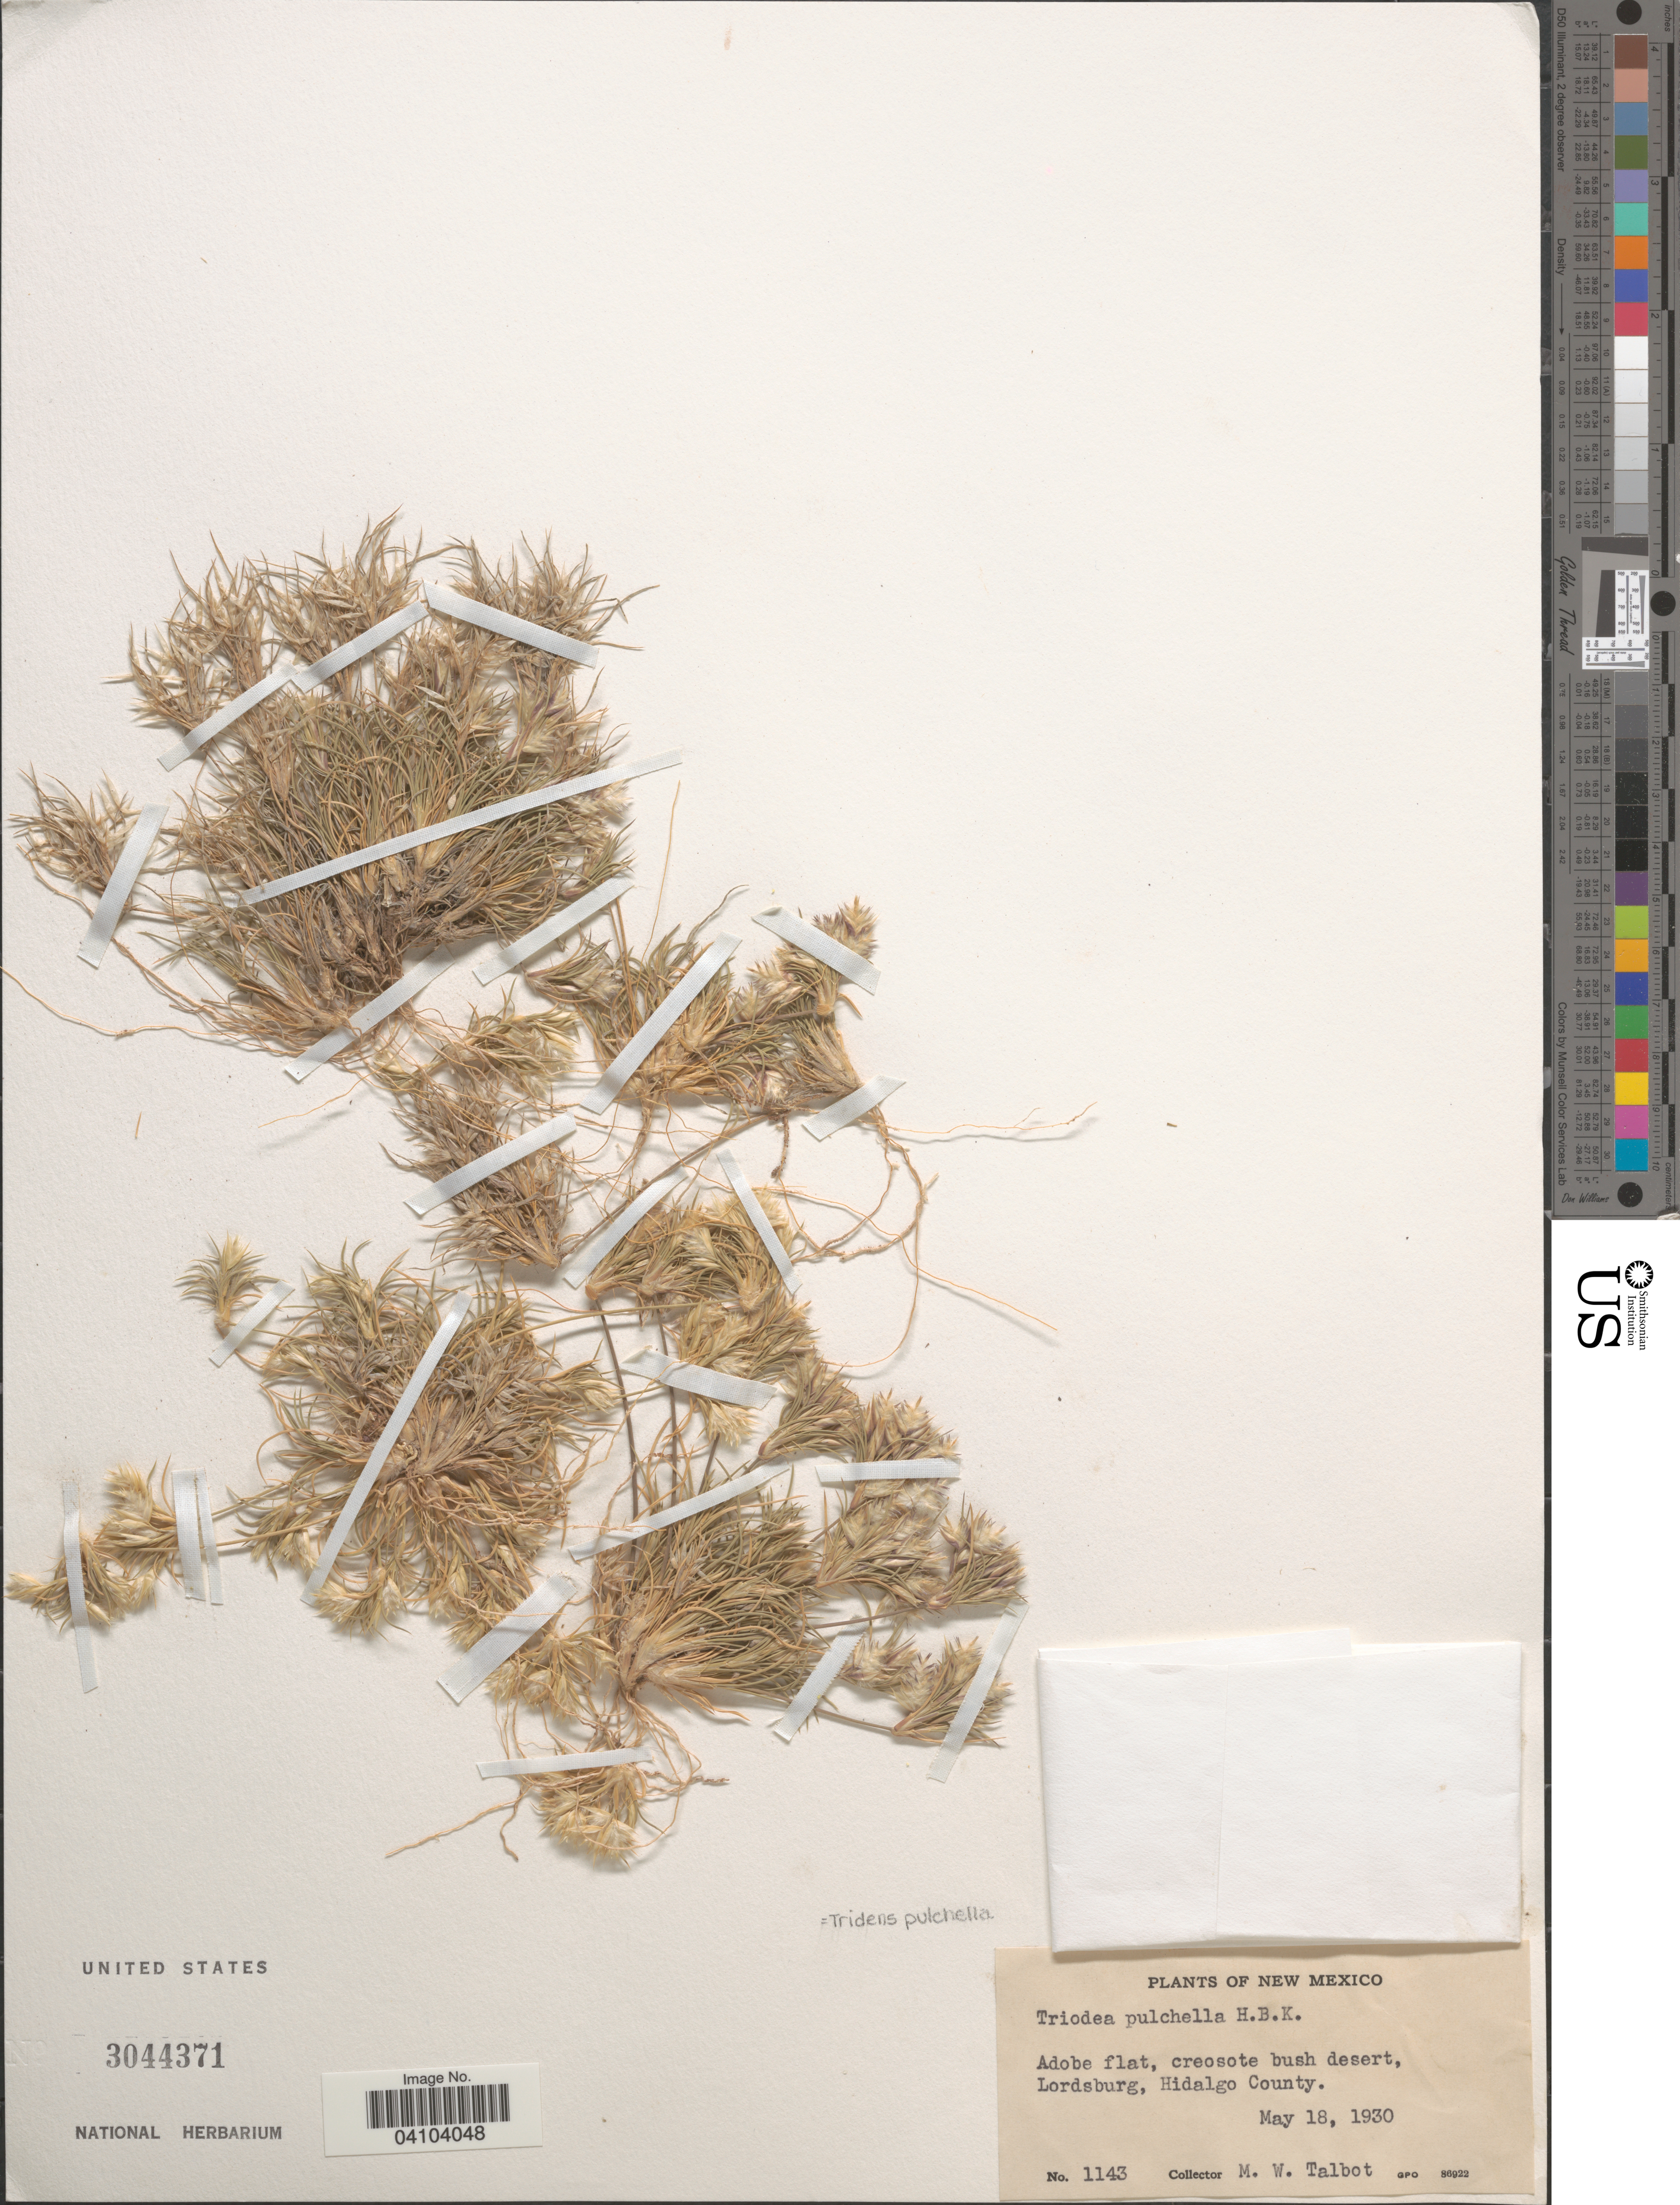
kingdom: Plantae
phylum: Tracheophyta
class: Liliopsida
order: Poales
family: Poaceae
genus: Dasyochloa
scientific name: Dasyochloa pulchella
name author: (Kunth) Willd. ex Rydb.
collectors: M. Talbot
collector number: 1143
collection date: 1930-05-18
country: United States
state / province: New Mexico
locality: Adobe flat, creosote bush desert, Lordsburg, Hidalgo County.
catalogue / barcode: US 3044371